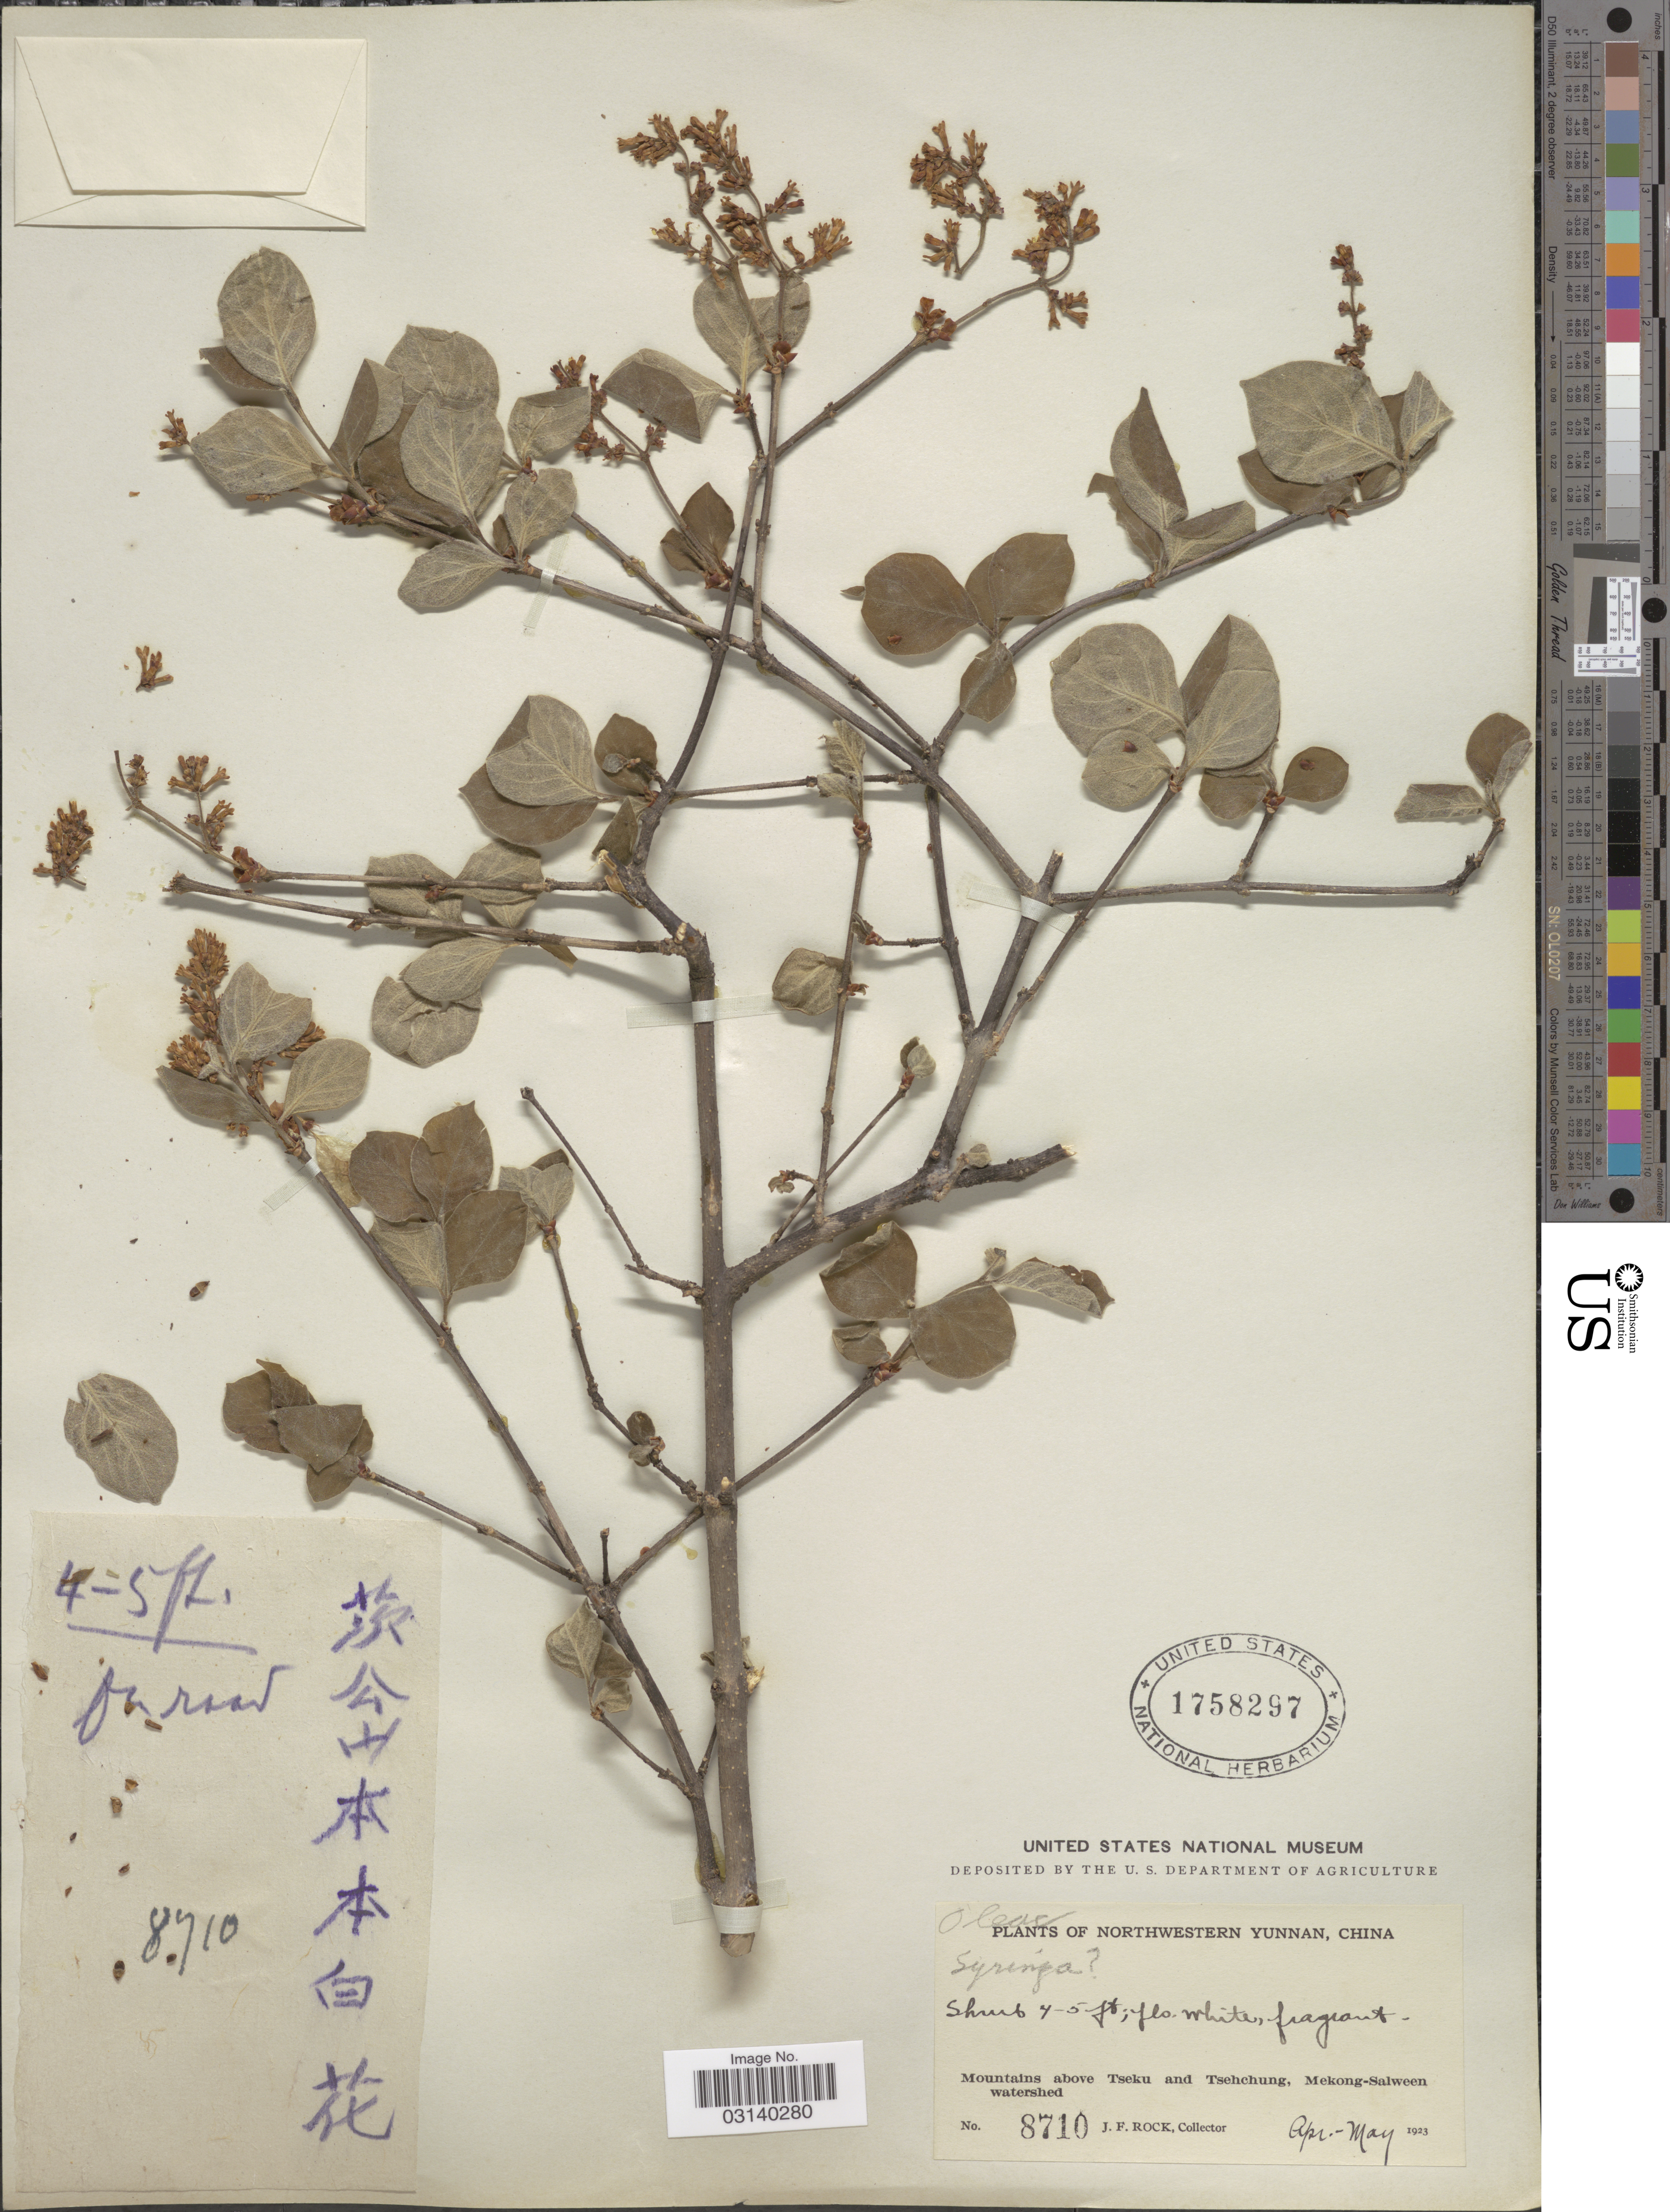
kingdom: Plantae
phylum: Tracheophyta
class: Magnoliopsida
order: Lamiales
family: Oleaceae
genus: Syringa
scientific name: Syringa sp.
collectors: J. Rock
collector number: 8710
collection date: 1923-04/1923-05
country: China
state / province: Yunnan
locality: Northwestern Yunnan. Mountains above Tseku and Tsehchung, Mekong-Salween watershed.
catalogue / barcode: US 1758297